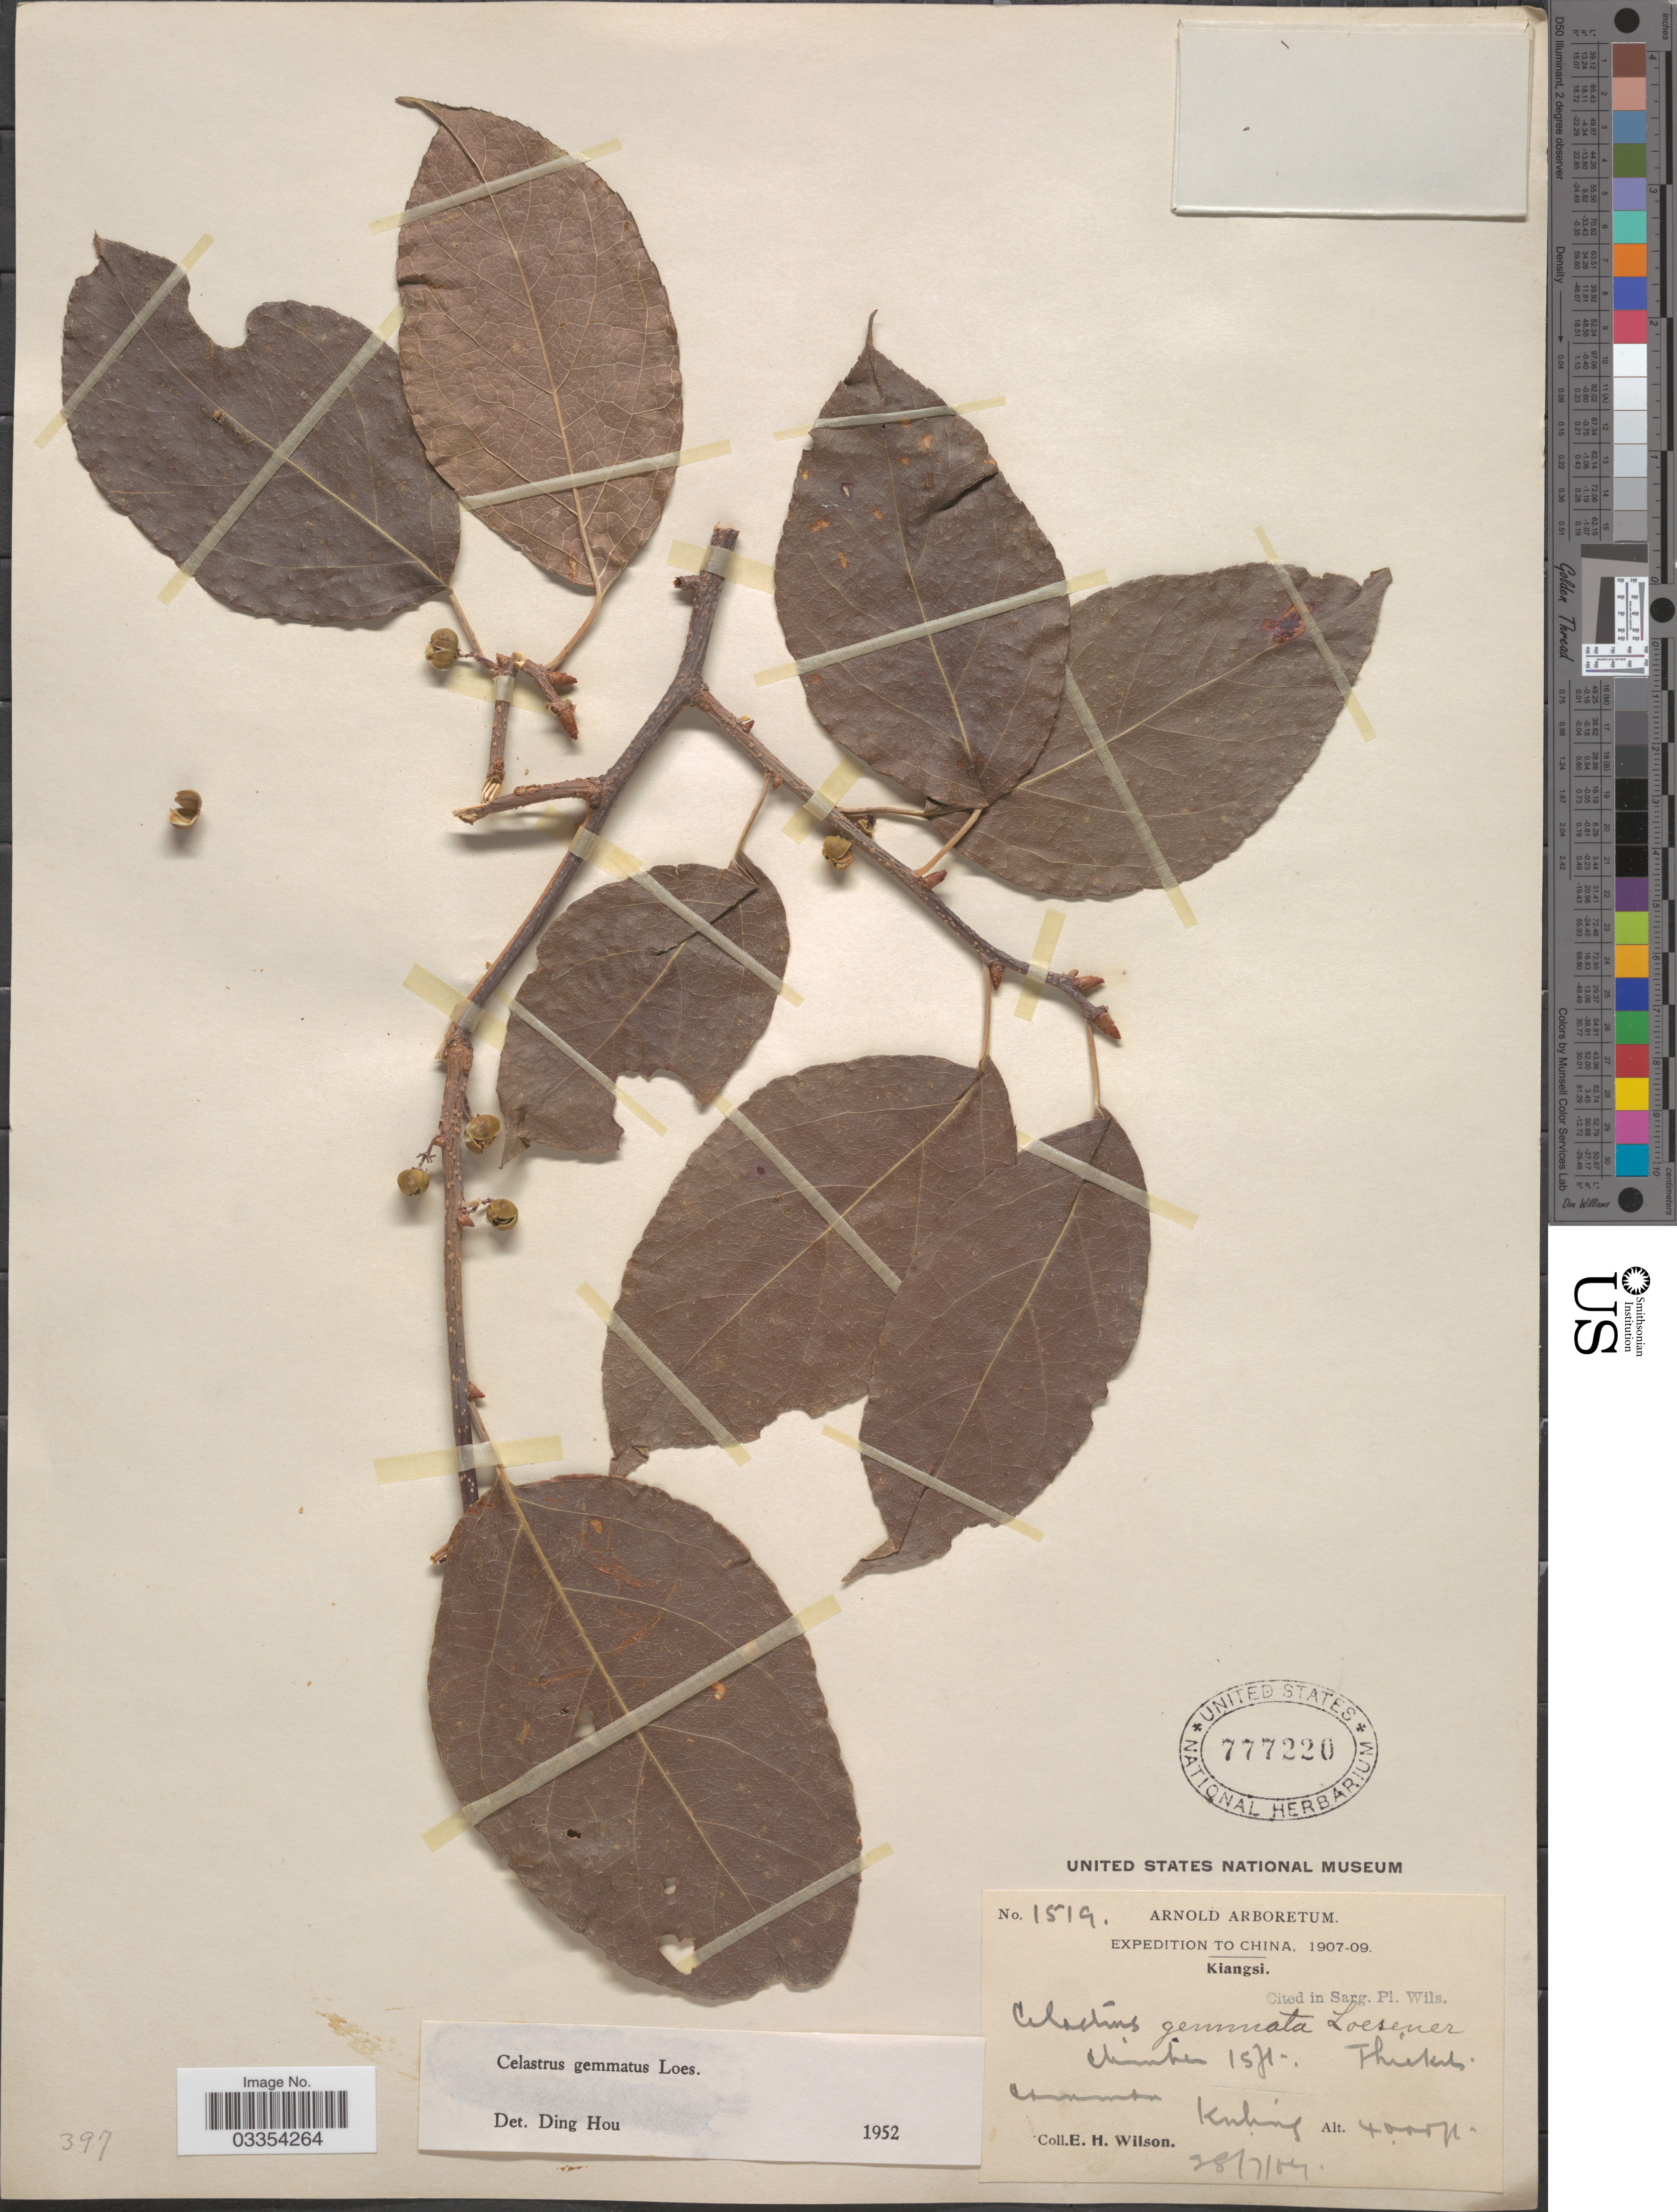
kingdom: Plantae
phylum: Tracheophyta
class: Magnoliopsida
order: Celastrales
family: Celastraceae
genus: Celastrus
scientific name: Celastrus gemmatus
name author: Loes.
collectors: E. Wilson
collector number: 1519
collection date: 1907-07-28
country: China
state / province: Jiangxi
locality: Kiangsi. Kuling.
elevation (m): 1219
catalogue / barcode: US 777220